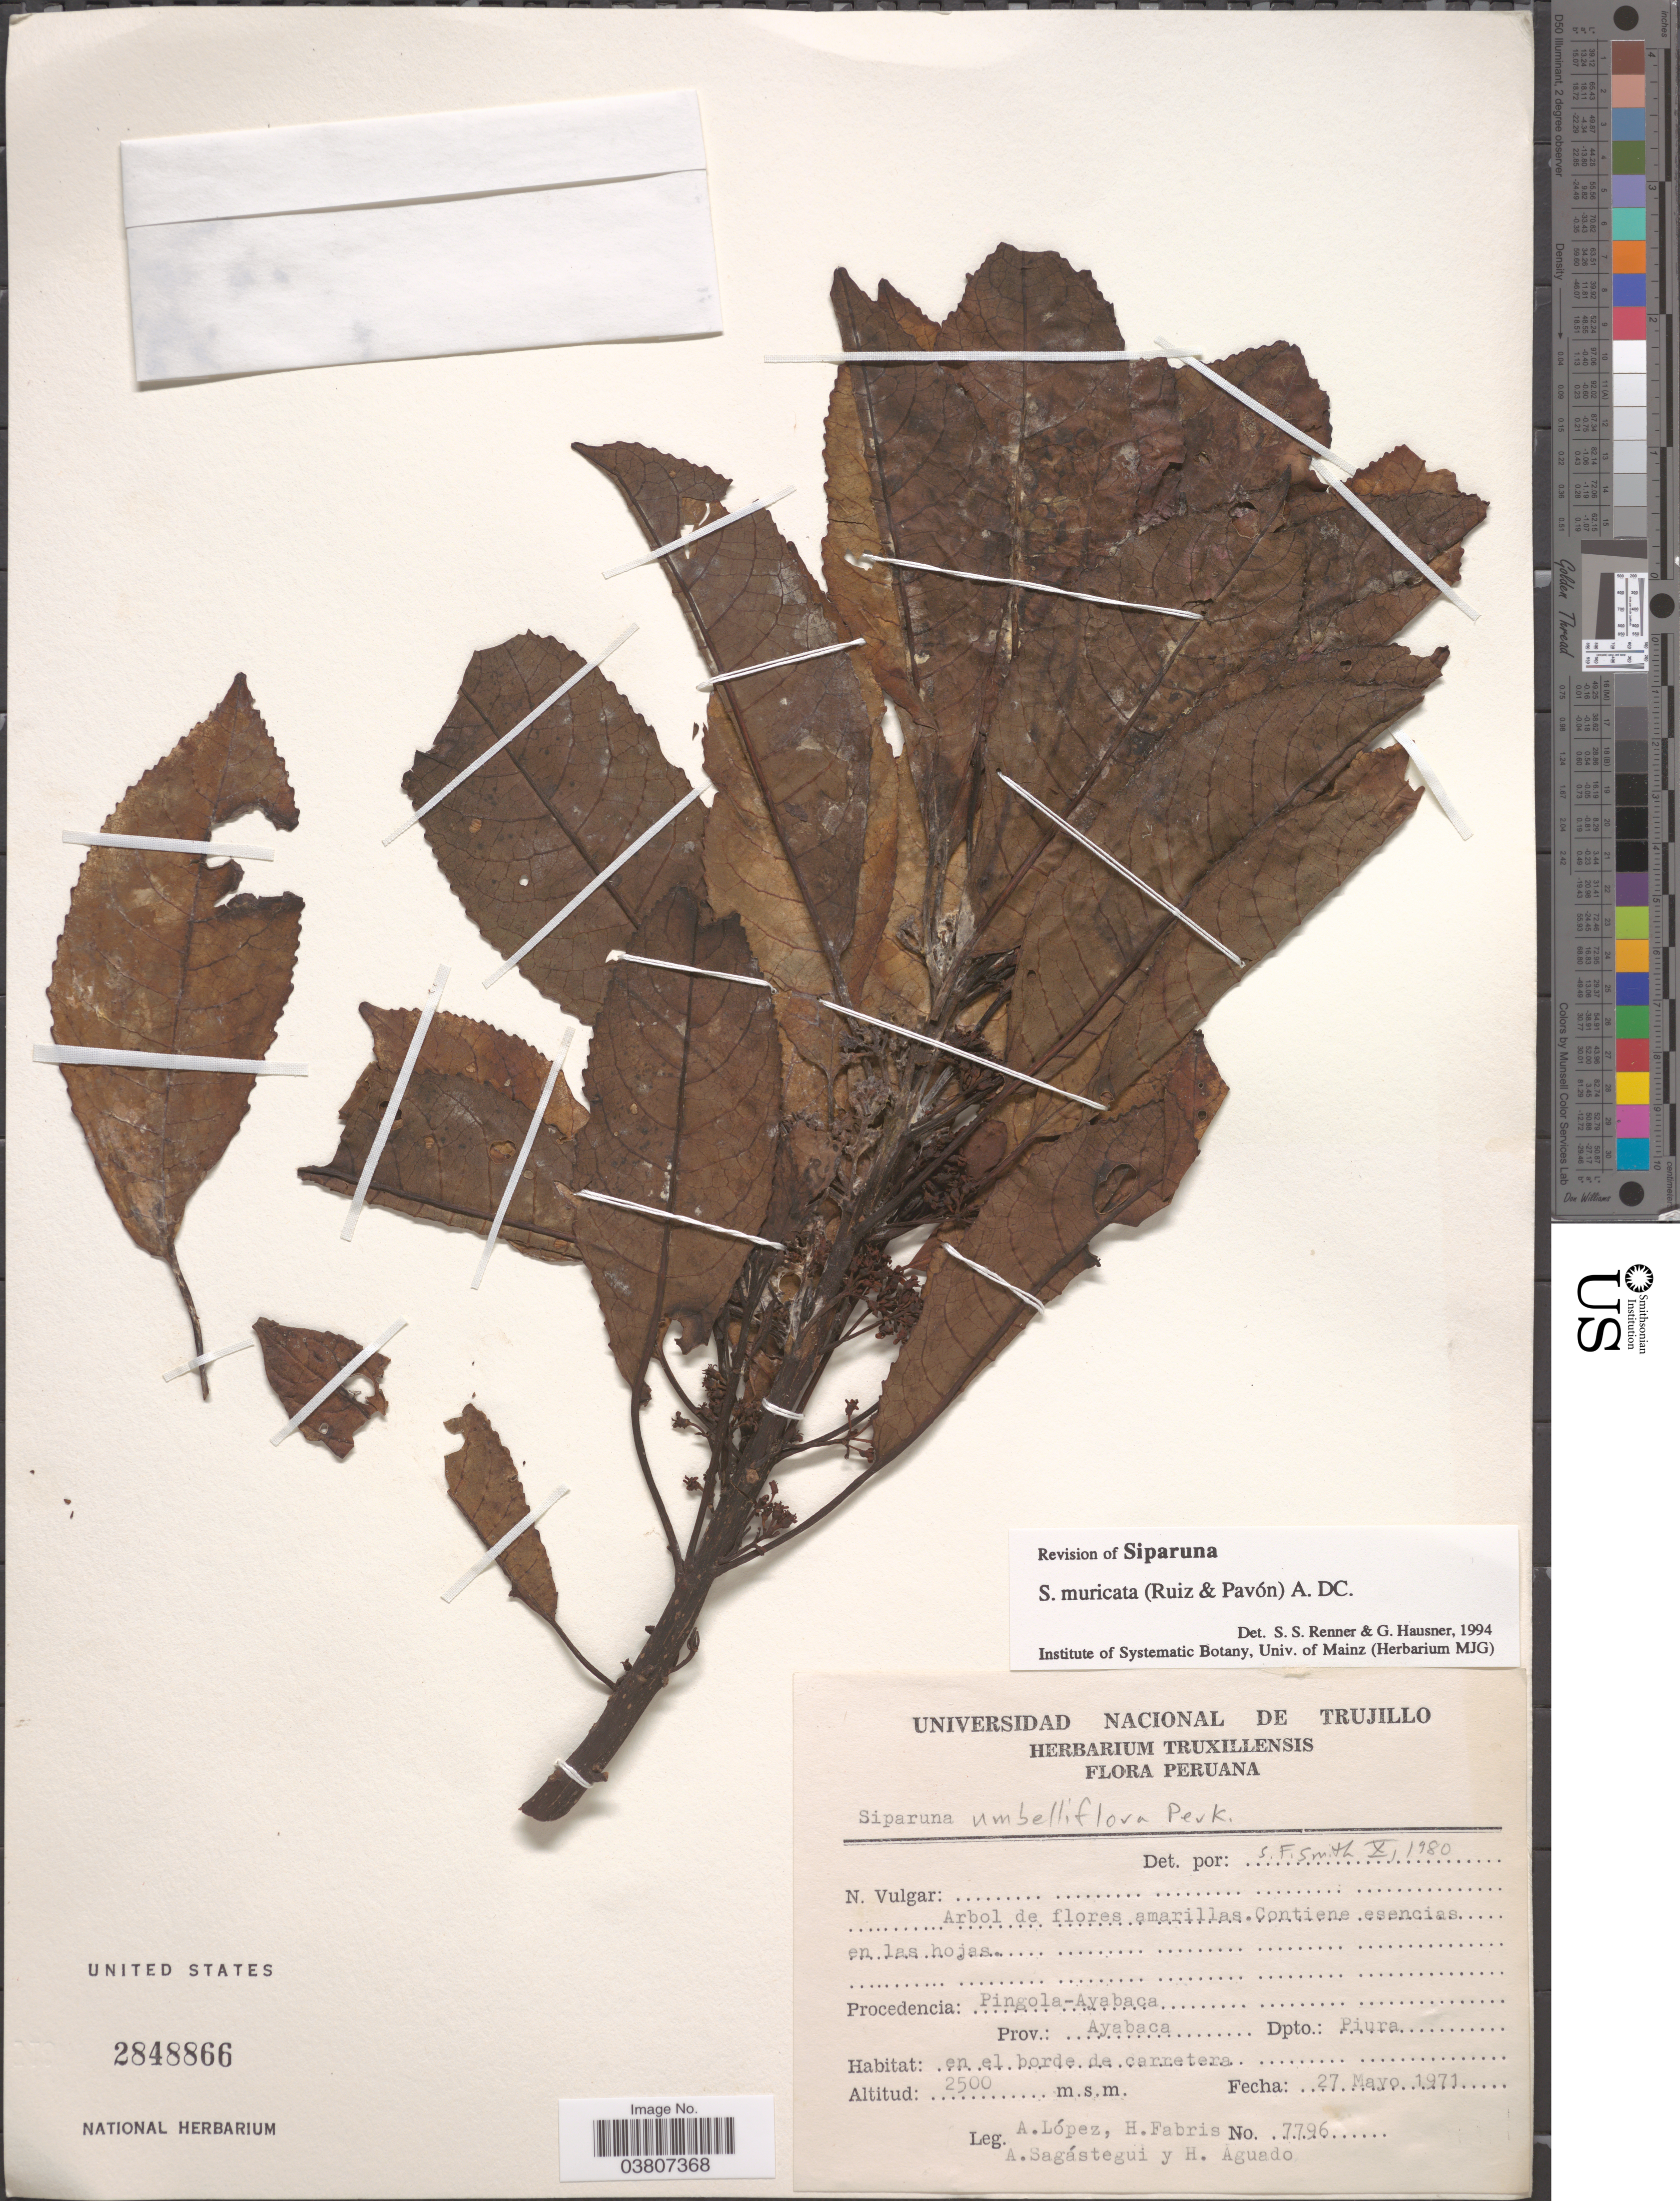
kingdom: Plantae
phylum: Tracheophyta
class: Magnoliopsida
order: Laurales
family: Siparunaceae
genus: Siparuna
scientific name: Siparuna muricata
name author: (Ruiz & Pav.) A. DC.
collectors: A. Lopez, H. Fabris, A. Sagastegui & H. Aguado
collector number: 7796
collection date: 1971-05-27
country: Peru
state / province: Piura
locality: Pingola-Ayabaca. Prov.: Ayabaca. Dpto.: Piura. En el borde de carretera.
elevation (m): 2500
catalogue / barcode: US 2848866